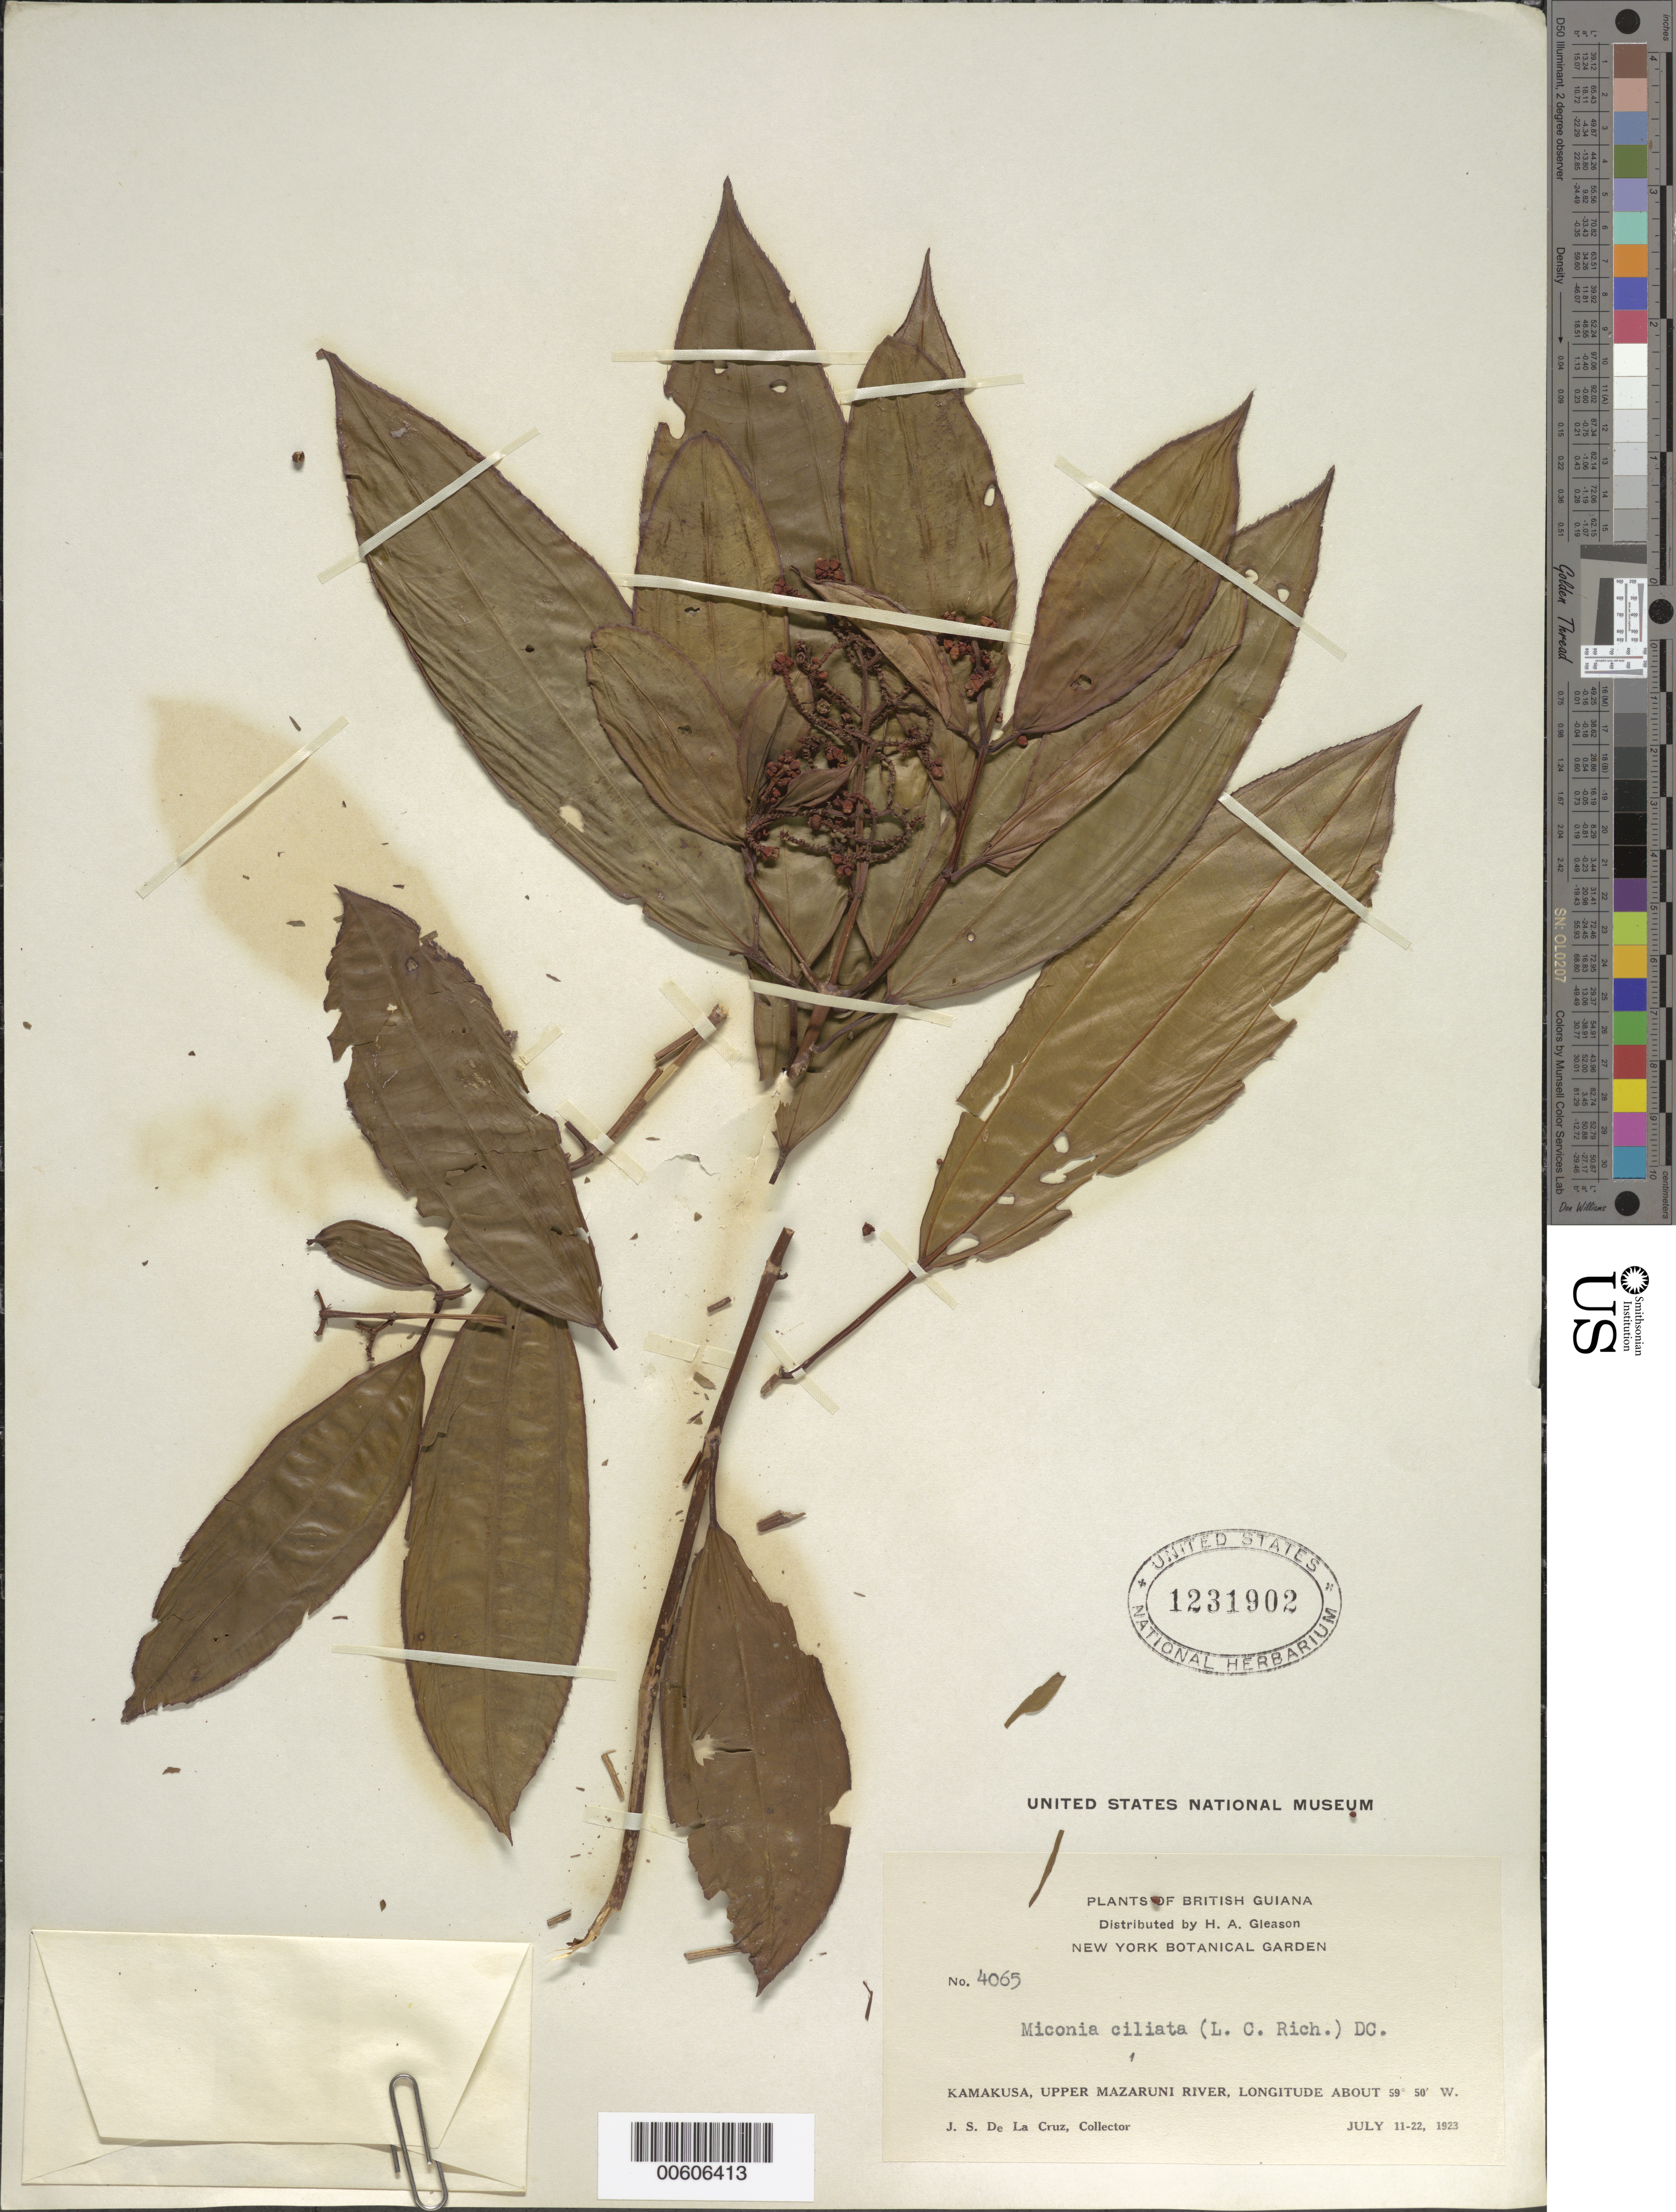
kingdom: Plantae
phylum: Tracheophyta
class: Magnoliopsida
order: Myrtales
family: Melastomataceae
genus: Miconia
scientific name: Miconia ciliata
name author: (Rich.) DC.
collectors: J. S. de la Cruz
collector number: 4065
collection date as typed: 11-Jul-23 to 22-Jul-23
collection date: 1923-07-11/1923-07-22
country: Guyana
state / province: Cuyuni-Mazaruni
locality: Kamakusa, Upper Mazaruni R.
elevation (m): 100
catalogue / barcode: US 1231902